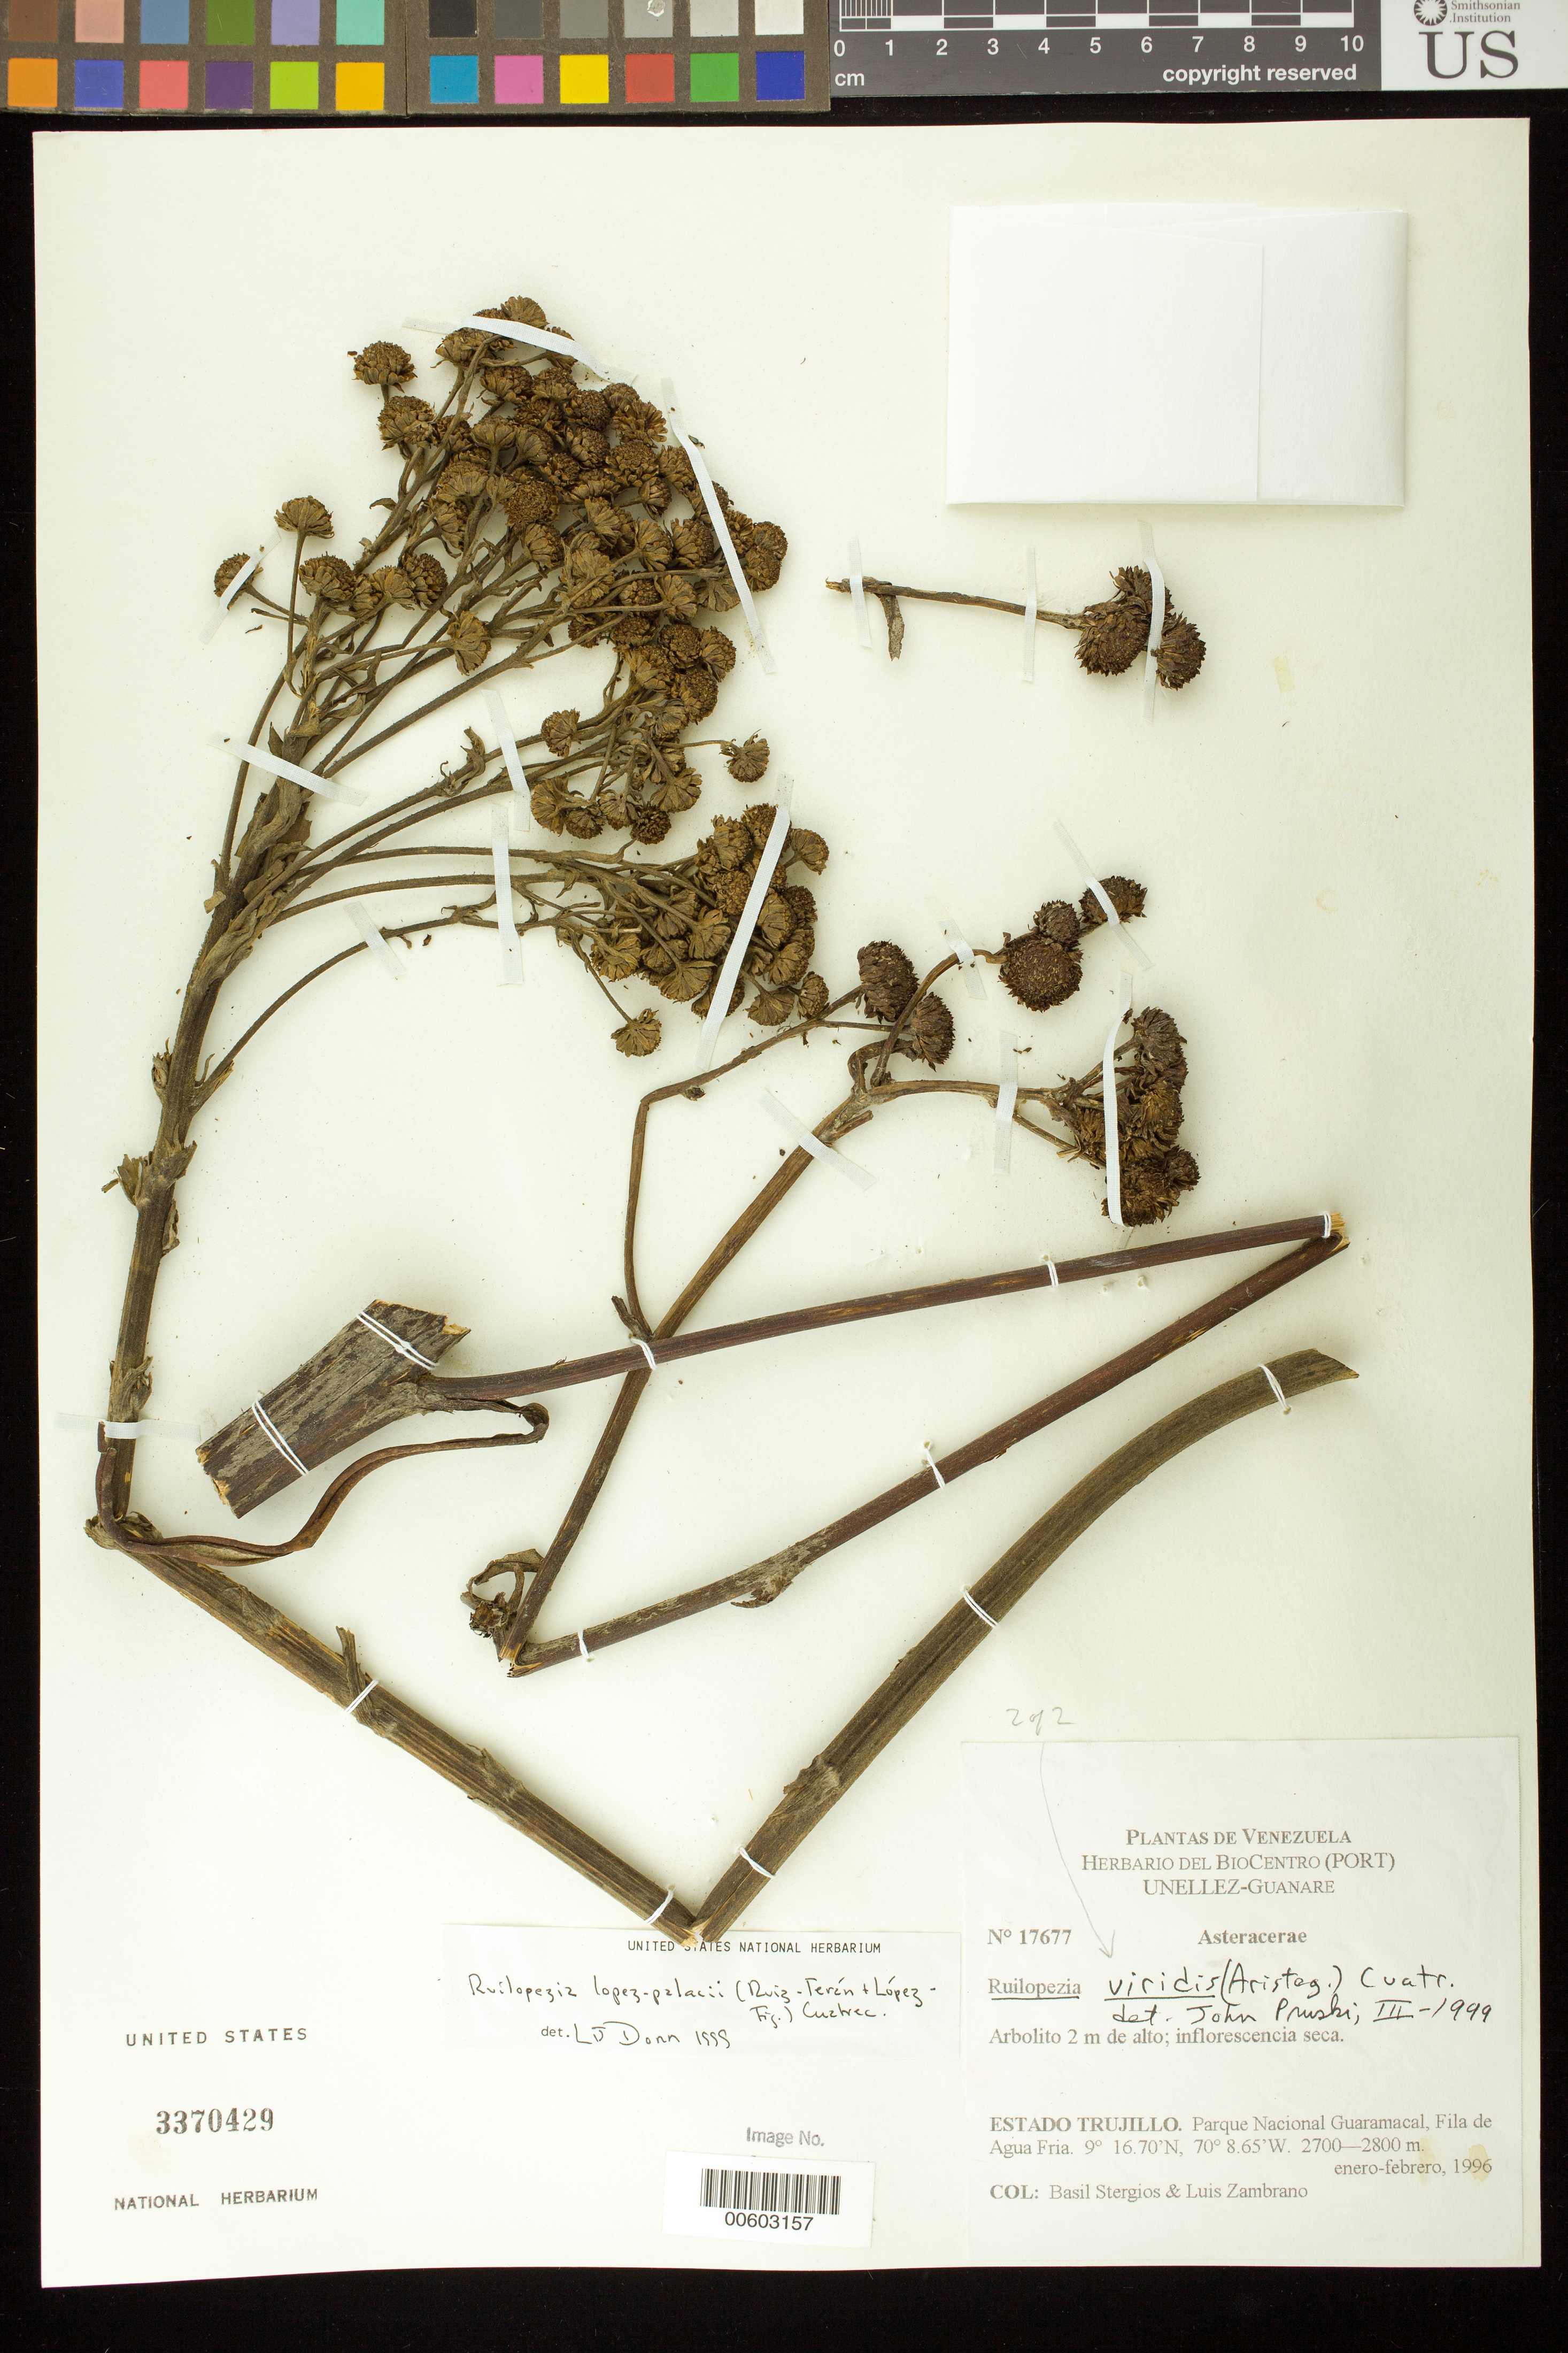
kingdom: Plantae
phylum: Tracheophyta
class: Magnoliopsida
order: Asterales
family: Asteraceae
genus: Ruilopezia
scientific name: Ruilopezia viridis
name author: (Aristeg.) Cuatrec.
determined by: Pruski, J. F.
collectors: B. G. Stergios & L. Zambrano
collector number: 17677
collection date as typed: Jan 1996 to -- Feb 1996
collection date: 1996-01/1996-02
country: Venezuela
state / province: Trujillo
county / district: Boconó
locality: Parque Nacional Guaramacal, Fila de Agua Fria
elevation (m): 2700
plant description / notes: PORT, US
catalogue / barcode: US 3370429